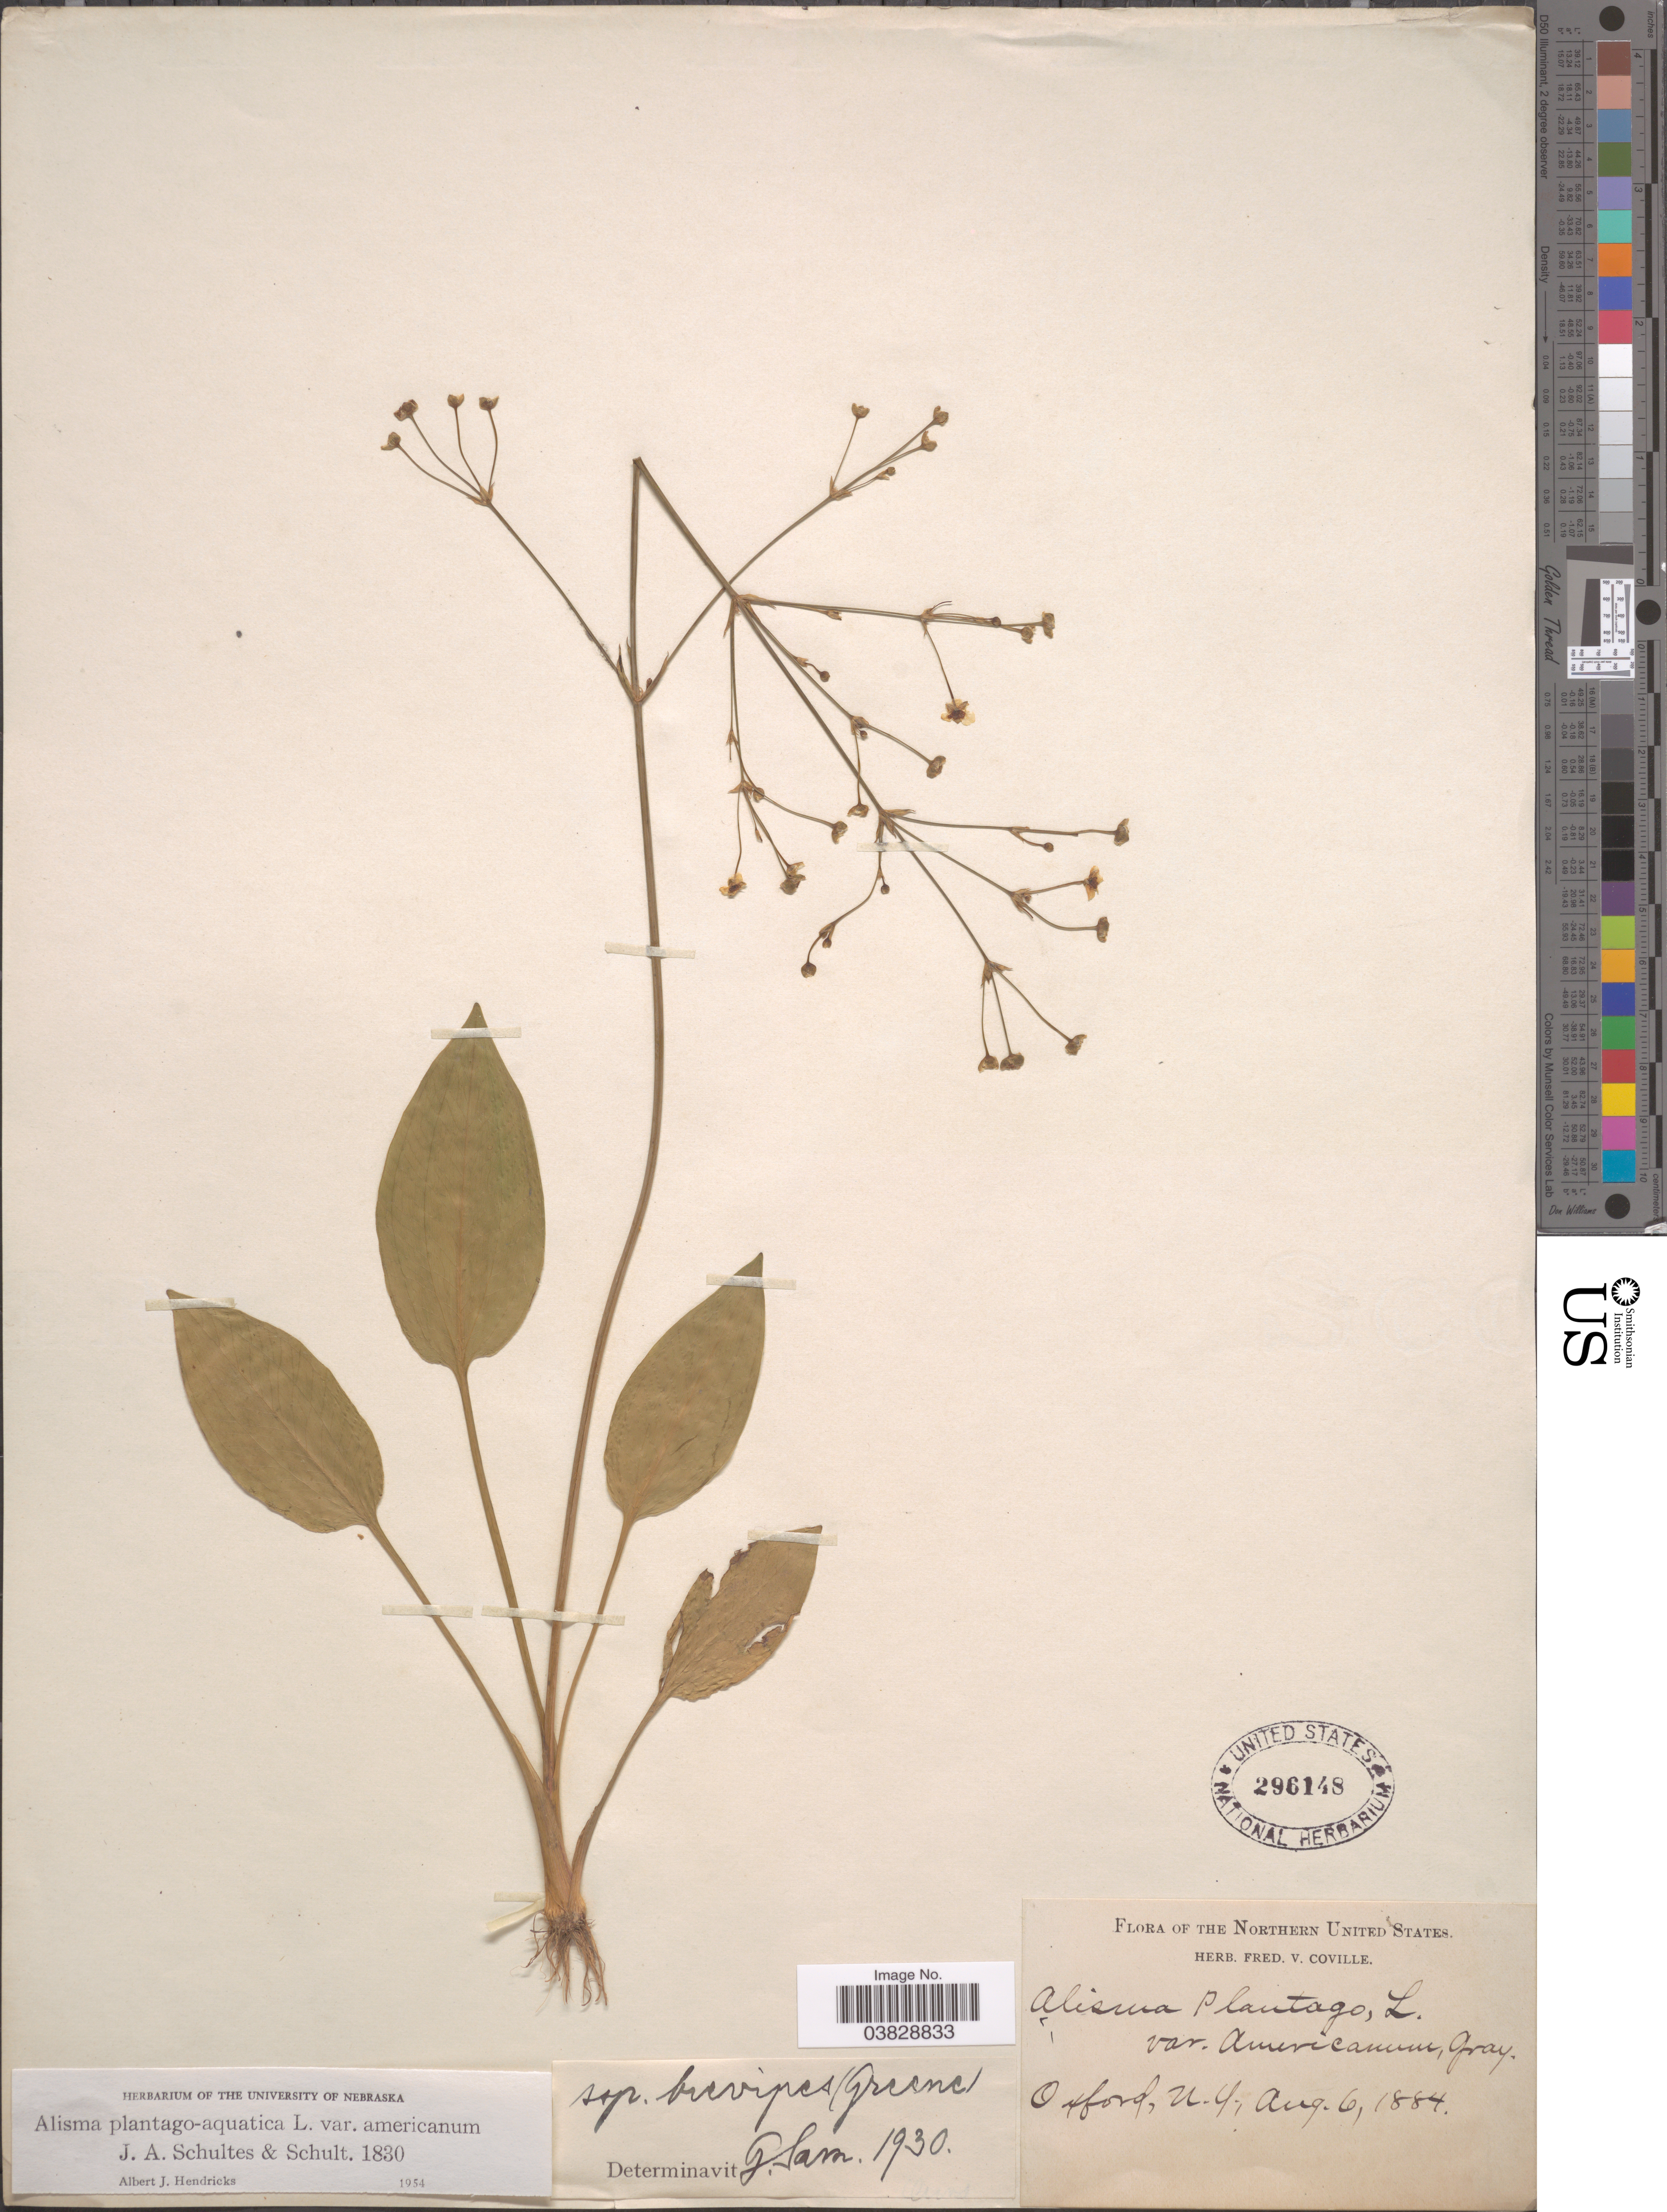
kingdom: Plantae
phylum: Tracheophyta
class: Liliopsida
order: Alismatales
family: Alismataceae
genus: Alisma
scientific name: Alisma plantago-aquatica var. americanum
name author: L.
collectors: ex herb. Fred. V. Coville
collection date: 1884-08-06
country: United States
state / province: New York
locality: Northern United States. Oxford.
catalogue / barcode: US 296148